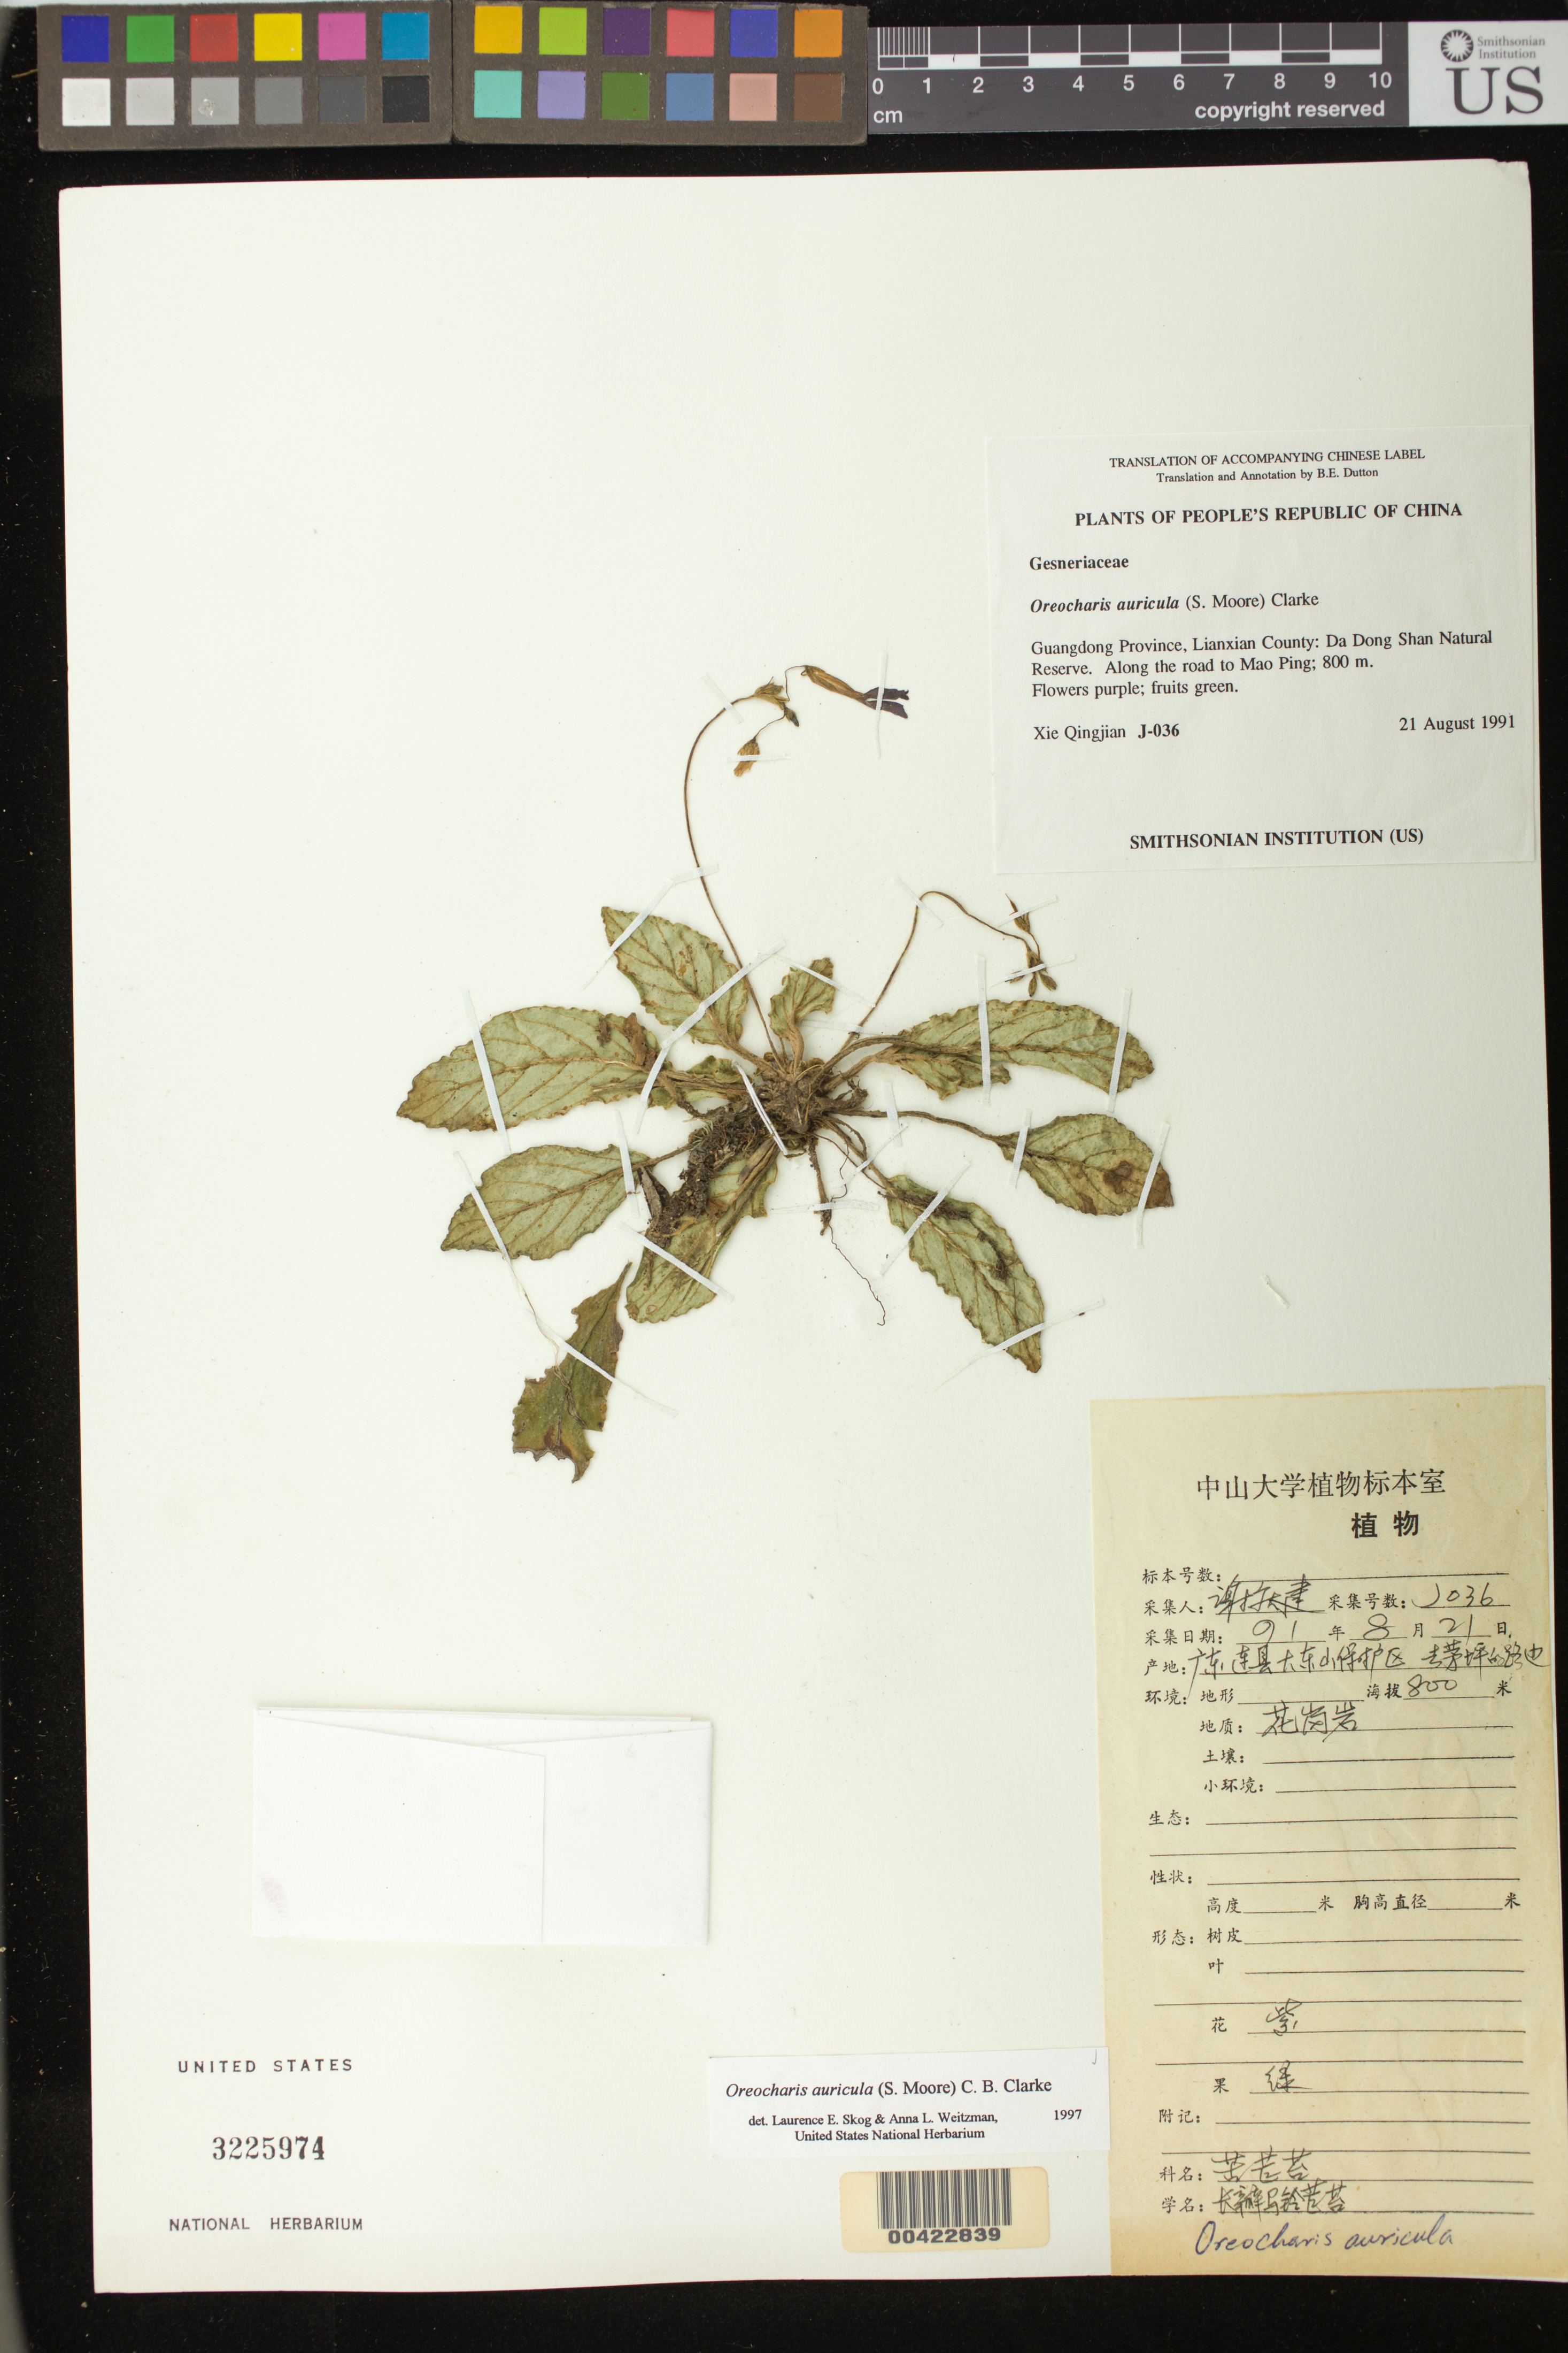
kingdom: Plantae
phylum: Tracheophyta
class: Magnoliopsida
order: Lamiales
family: Gesneriaceae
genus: Oreocharis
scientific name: Oreocharis auricula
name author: (S. Moore) C.B. Clarke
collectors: Q. Xie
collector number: J-036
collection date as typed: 21 Aug 1991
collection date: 1991-08-21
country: China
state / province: Guangdong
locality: Lianxian co., Da dong shan natural reserve at li bi ken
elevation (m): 800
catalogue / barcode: US 3225974